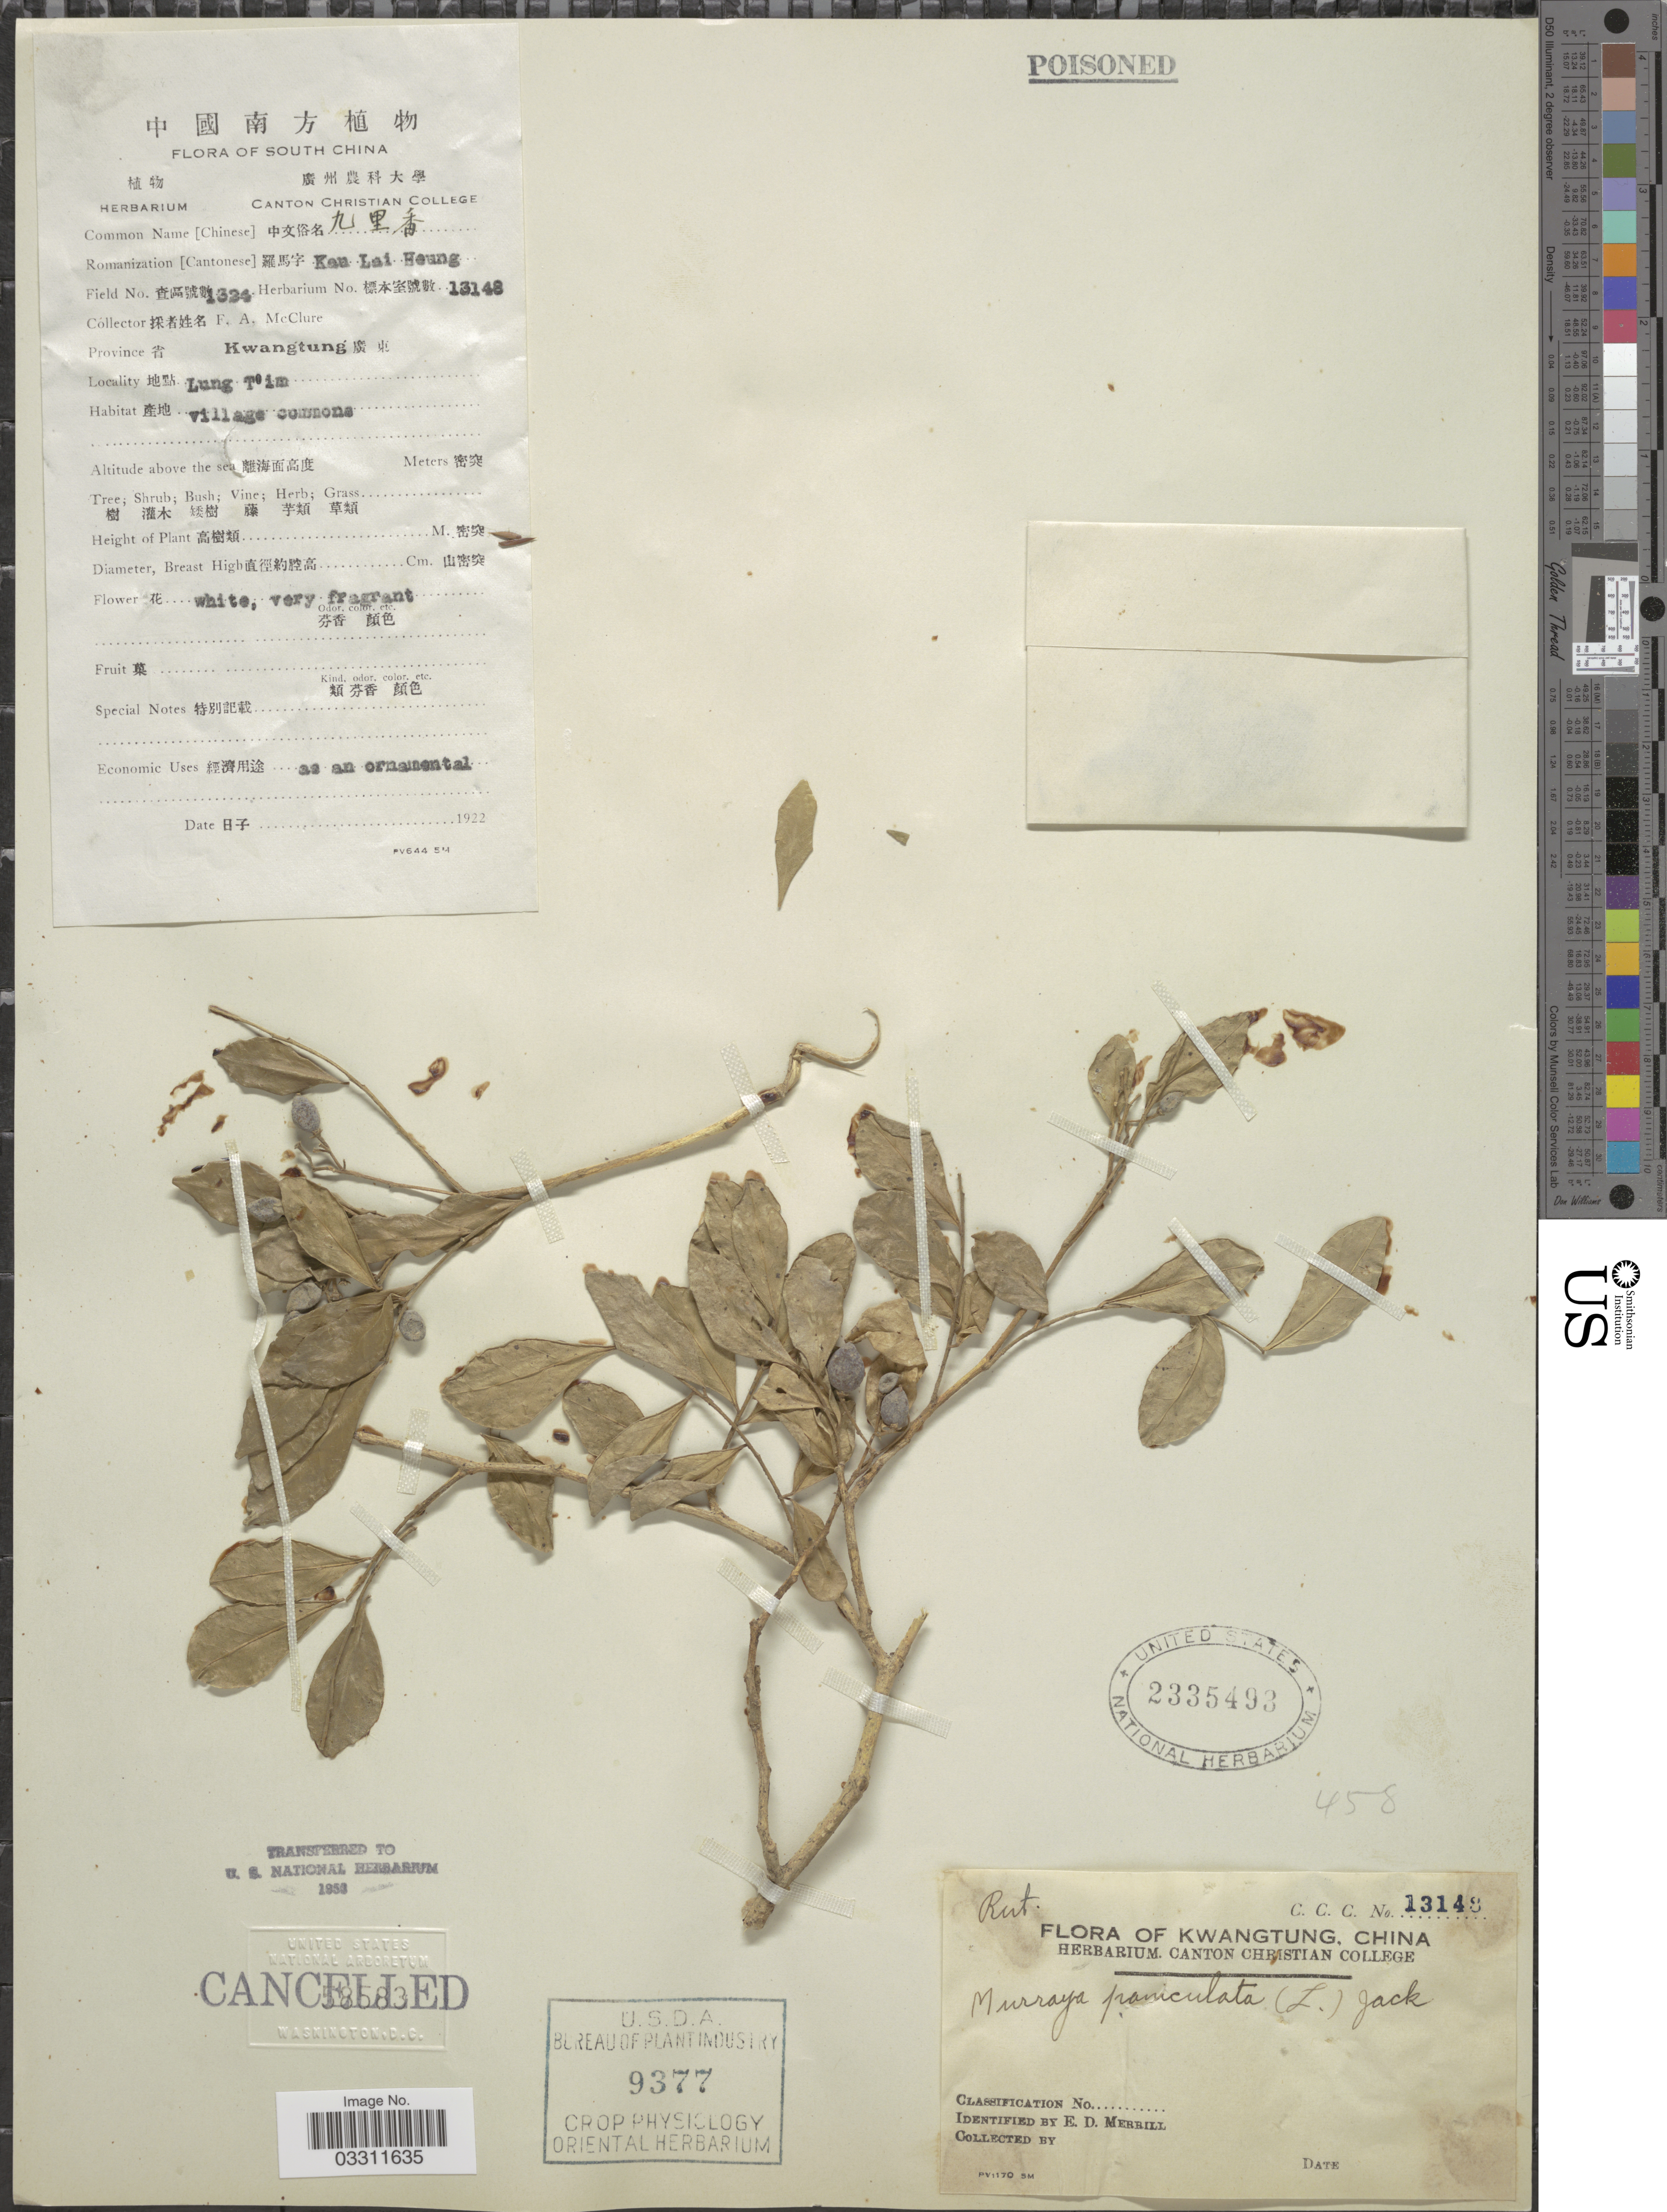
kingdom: Plantae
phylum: Tracheophyta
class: Magnoliopsida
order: Sapindales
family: Rutaceae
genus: Murraya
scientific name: Murraya paniculata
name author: (L.) Jack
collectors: F. A. McClure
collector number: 1324/13148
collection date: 1922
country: China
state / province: Guangdong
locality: Lung T'im.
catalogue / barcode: US 2335493